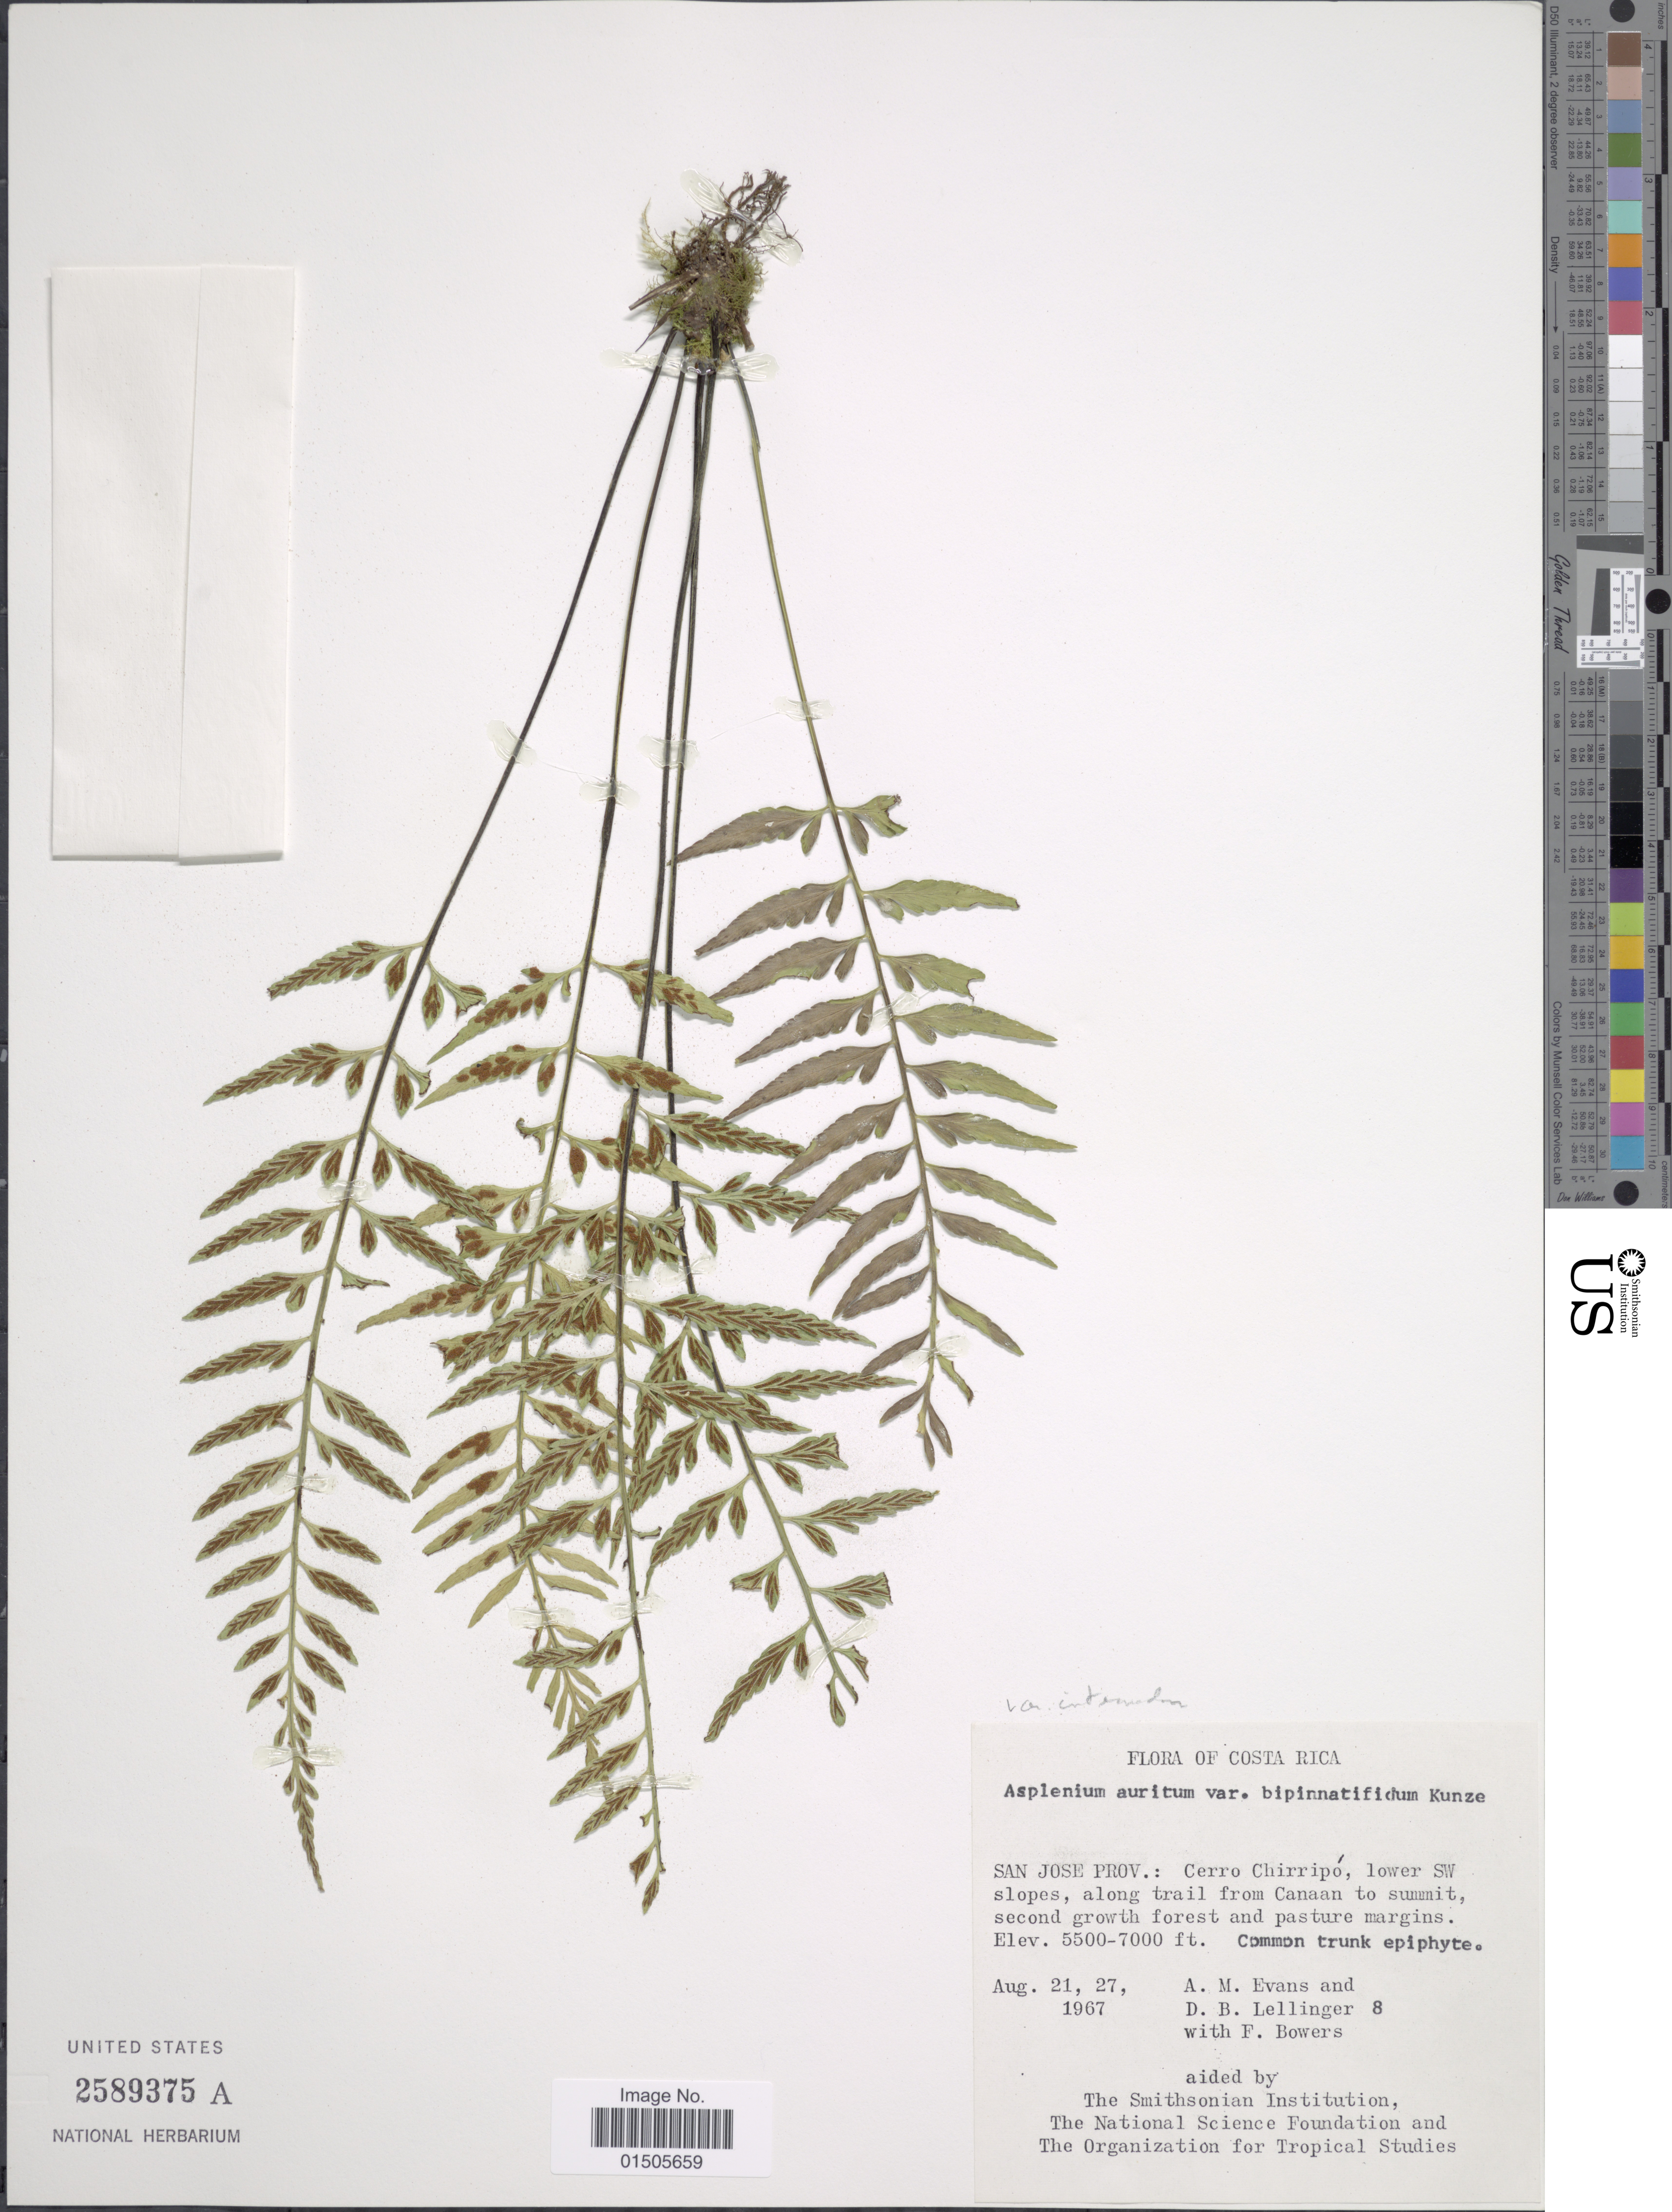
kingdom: Plantae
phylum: Tracheophyta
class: Polypodiopsida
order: Polypodiales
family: Aspleniaceae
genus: Asplenium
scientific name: Asplenium auritum var. intermedium ined.?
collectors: A. M. Evans, D. B. Lellinger & F. Bowers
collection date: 1967-08-21/1967-08-27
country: Costa Rica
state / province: San José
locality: Cerro Chirripo, lower SE slopes, along trail from Canaan to summit, second growth forest and pasture margins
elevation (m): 1676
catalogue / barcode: US 2589375A